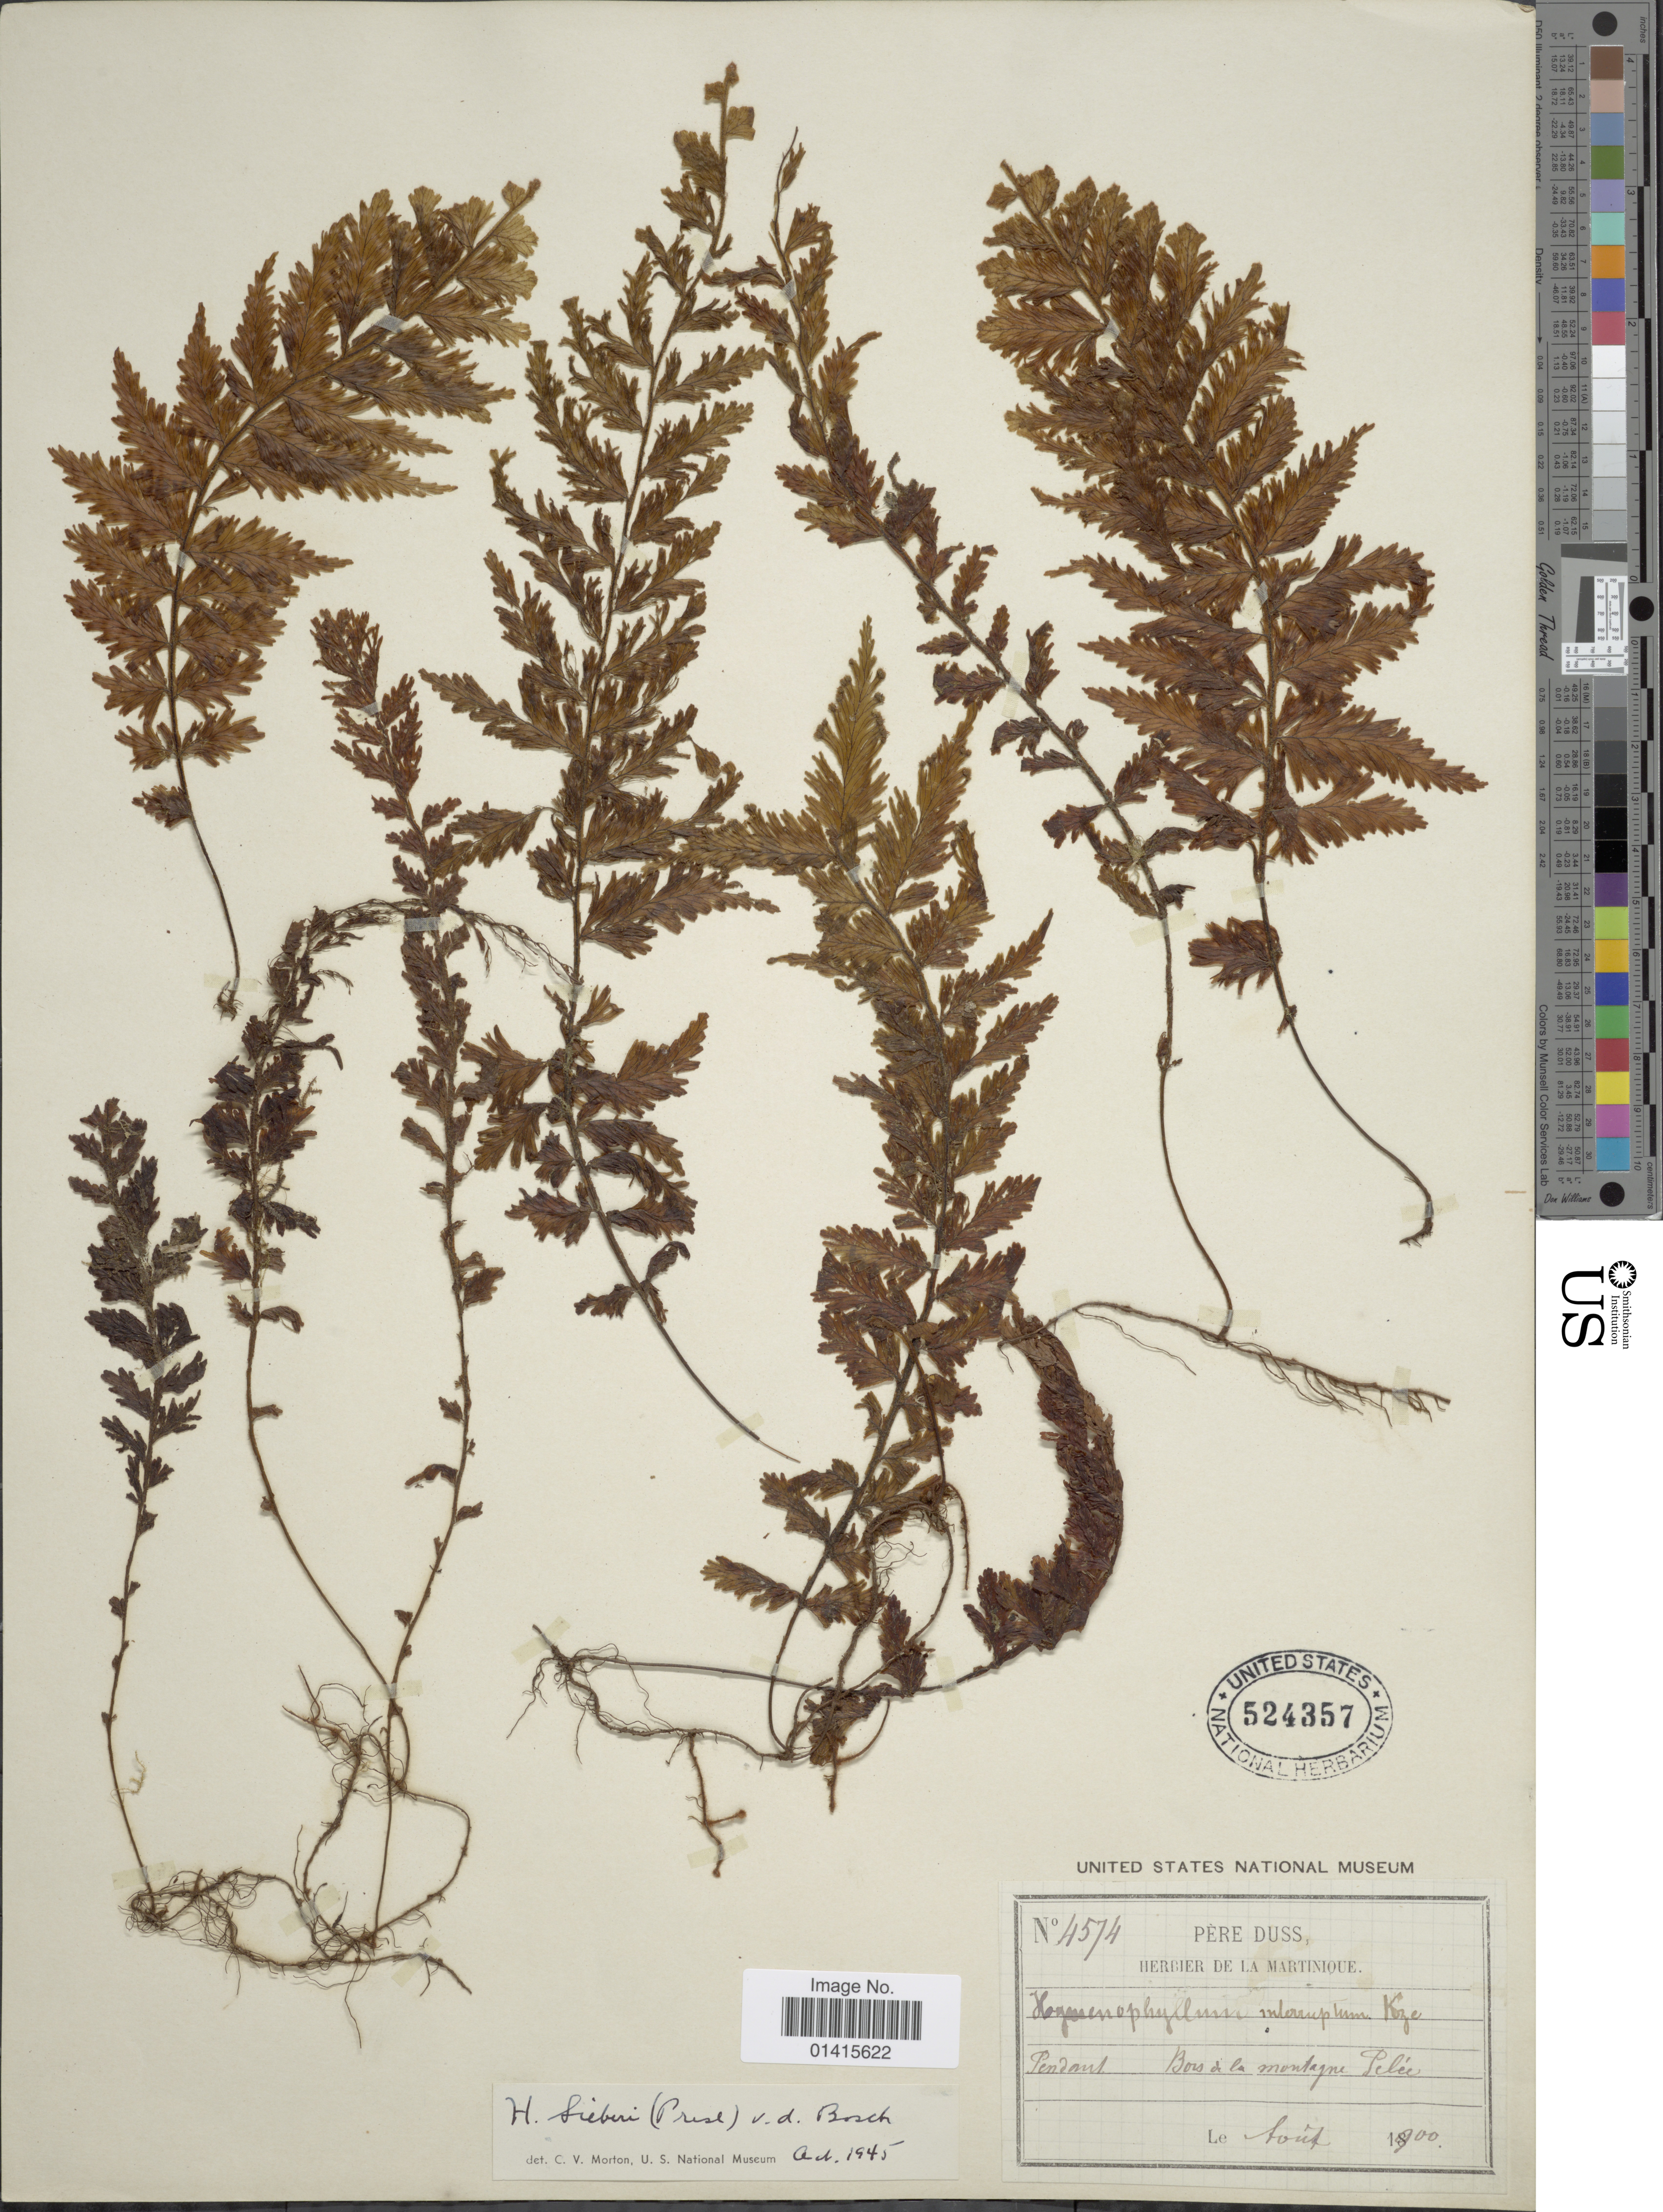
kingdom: Plantae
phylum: Tracheophyta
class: Polypodiopsida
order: Hymenophyllales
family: Hymenophyllaceae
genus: Hymenophyllum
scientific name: Hymenophyllum sieberi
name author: (C. Presl) Bosch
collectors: Père Duss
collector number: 4574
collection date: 1900-08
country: Grenada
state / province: Carriacou and Petite Martinique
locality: Pendant, Bois de la Montagne Pelée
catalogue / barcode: US 524357